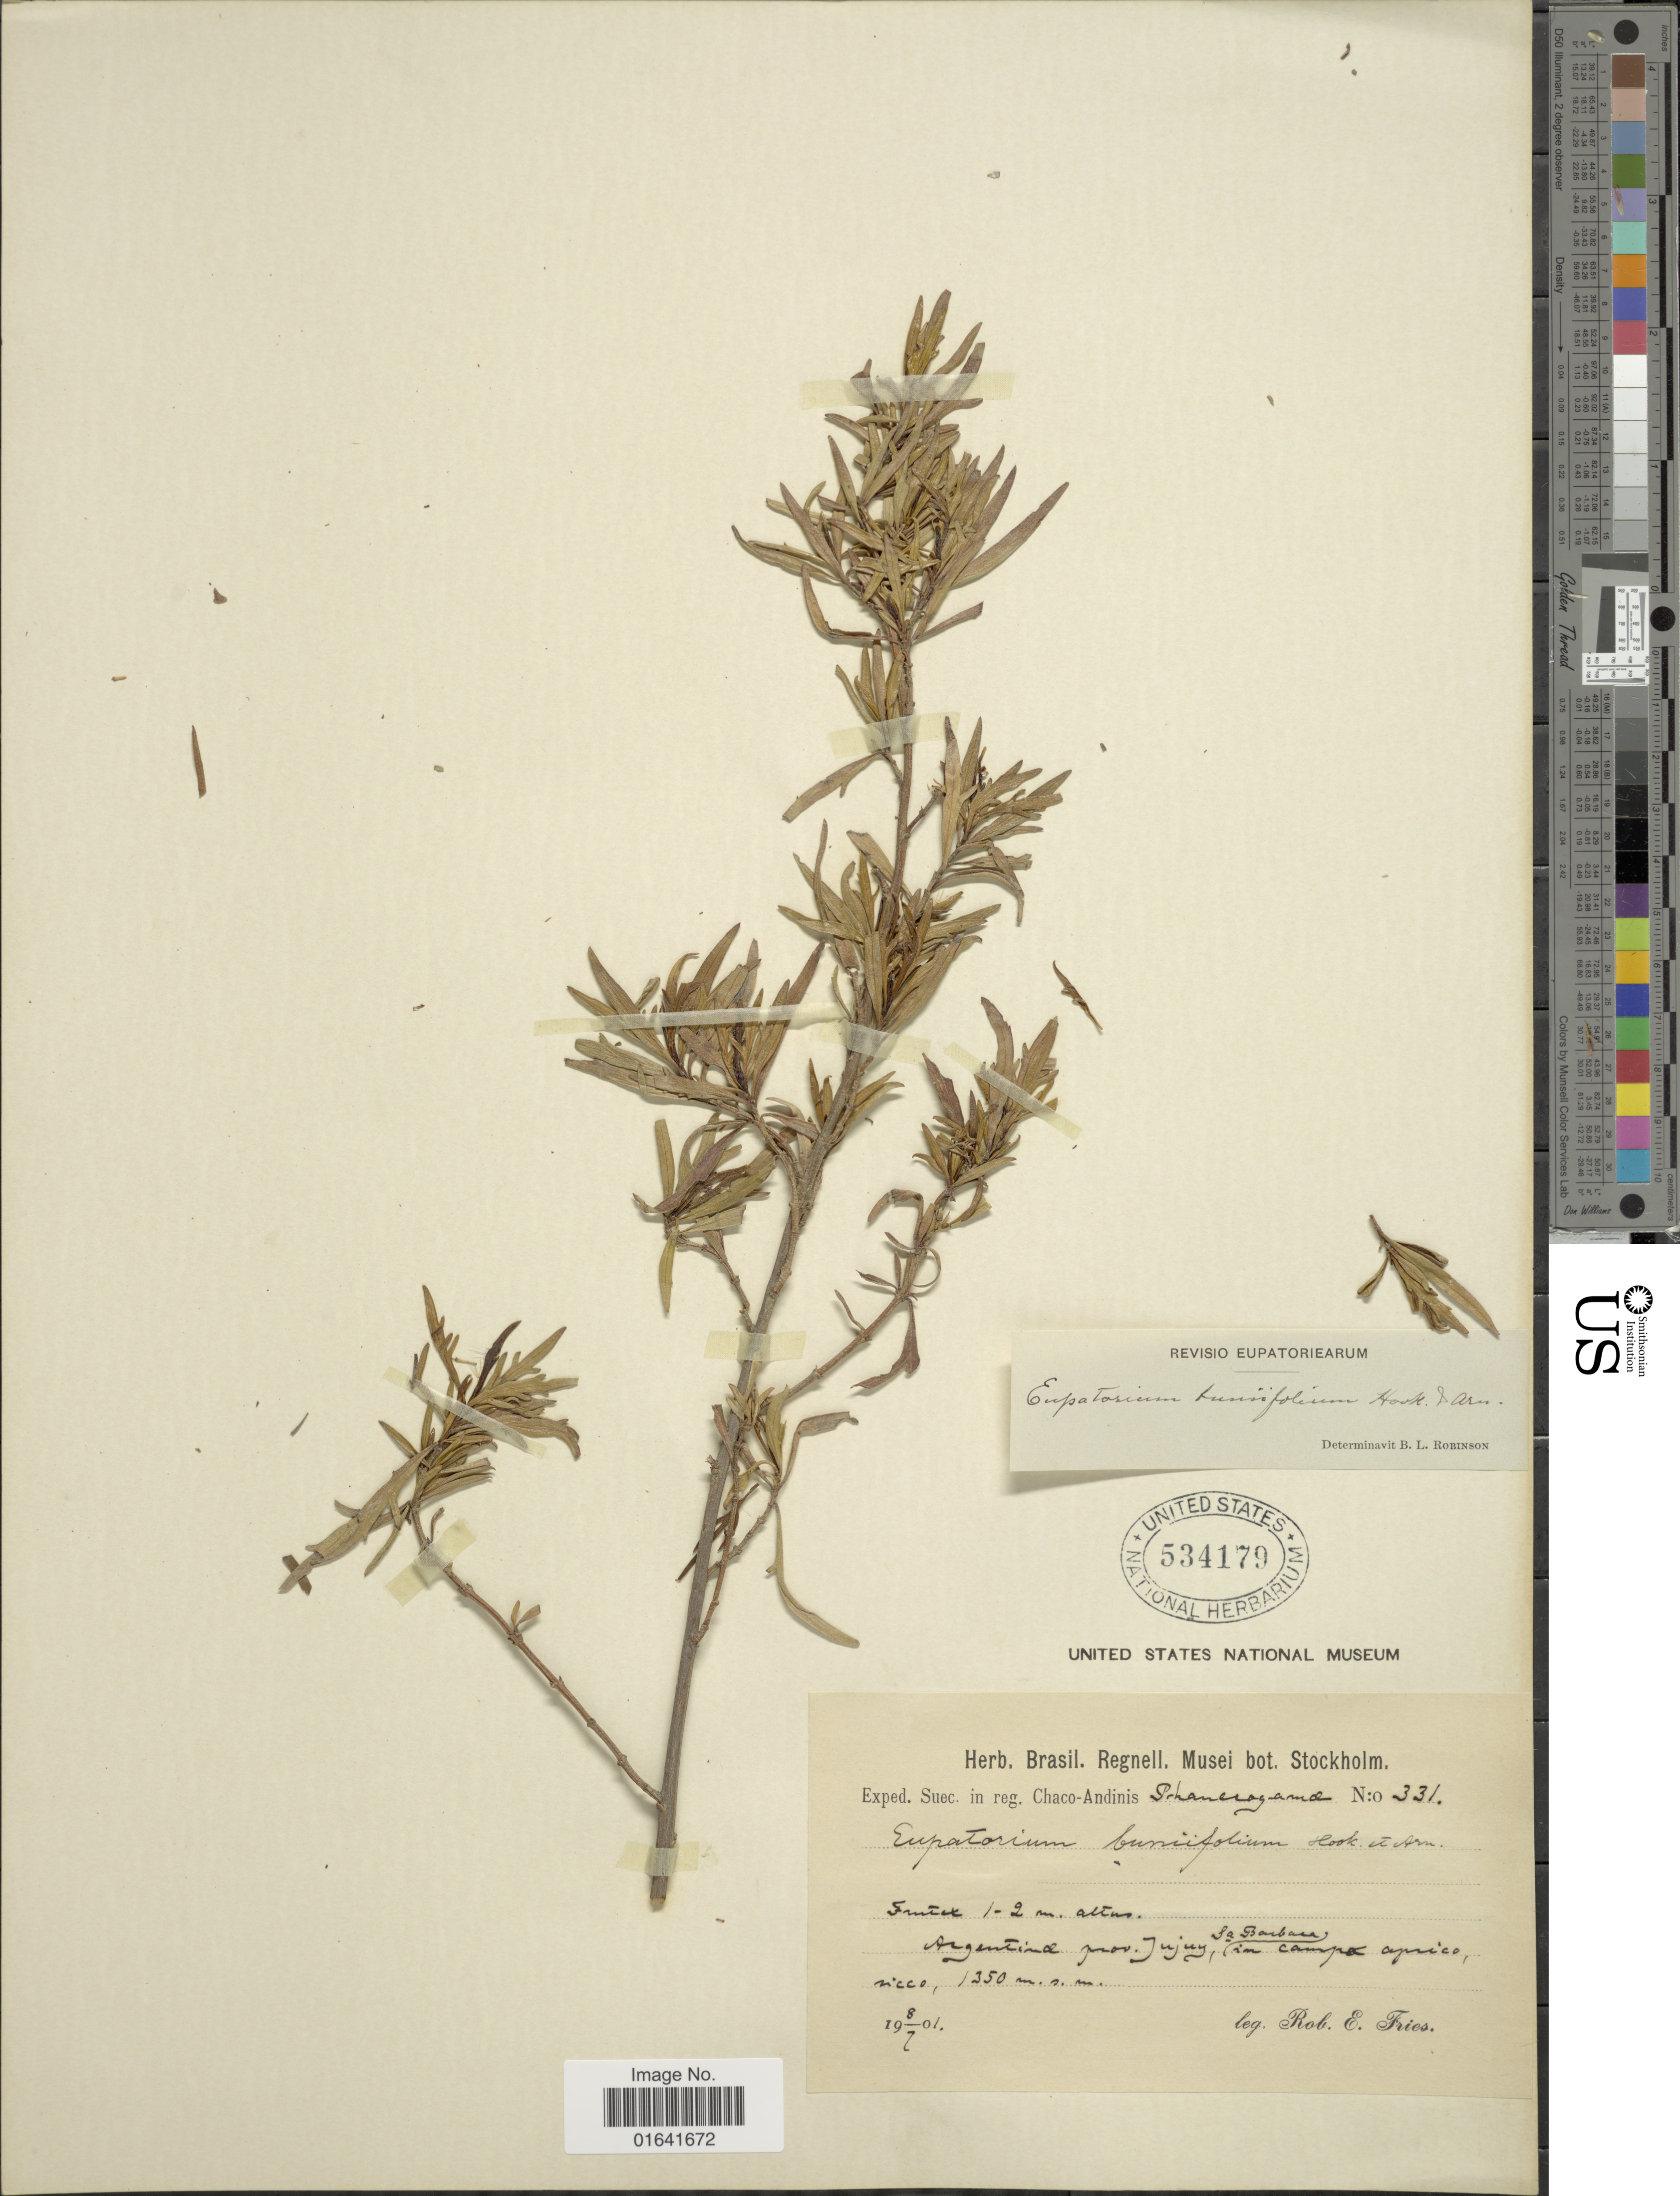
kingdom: Plantae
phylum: Tracheophyta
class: Magnoliopsida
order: Asterales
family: Asteraceae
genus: Acanthostyles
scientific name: Acanthostyles buniifolius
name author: (Hook. & Arn.) R.M. King & H. Rob.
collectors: R. E. Fries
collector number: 331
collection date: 1901-07-08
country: Argentina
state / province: Jujuy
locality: La Barbara in campo aprico ricco.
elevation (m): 1350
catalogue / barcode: US 534179